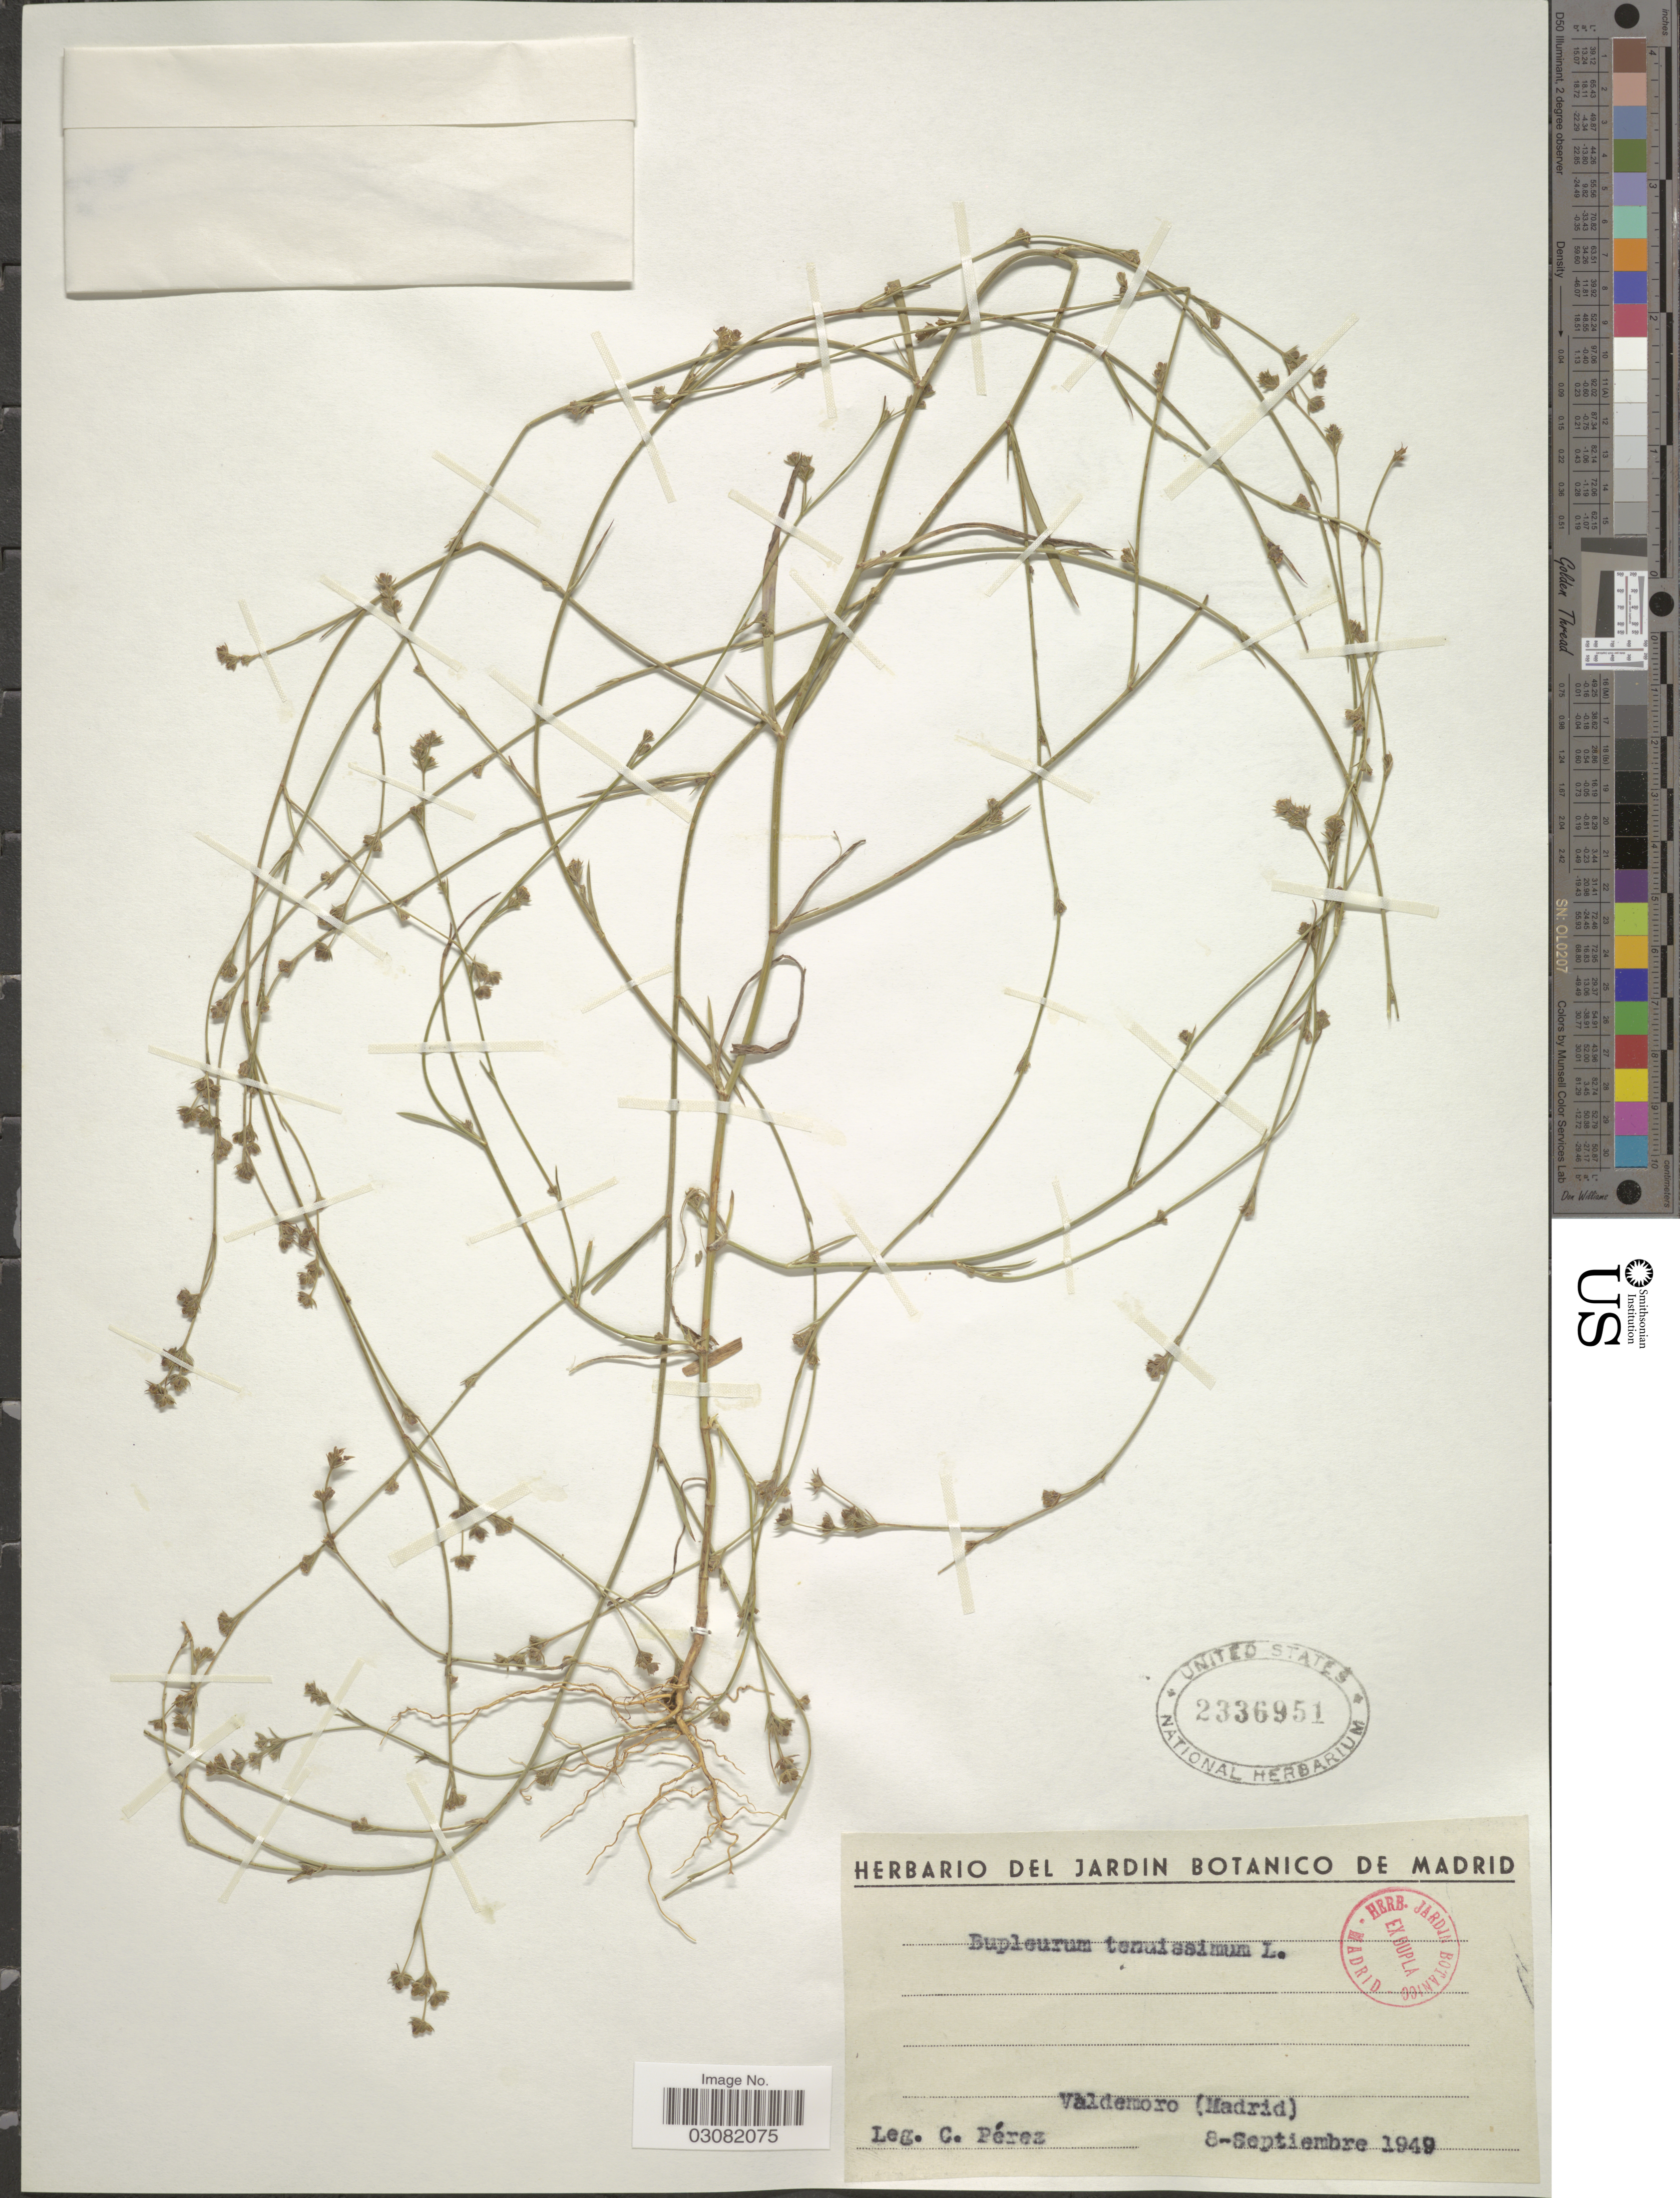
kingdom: Plantae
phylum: Tracheophyta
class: Magnoliopsida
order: Apiales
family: Apiaceae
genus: Bupleurum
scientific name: Bupleurum tenuissimum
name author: L.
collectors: C. Perez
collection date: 1949-09-08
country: Spain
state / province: Madrid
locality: Valdemoro.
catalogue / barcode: US 2336951